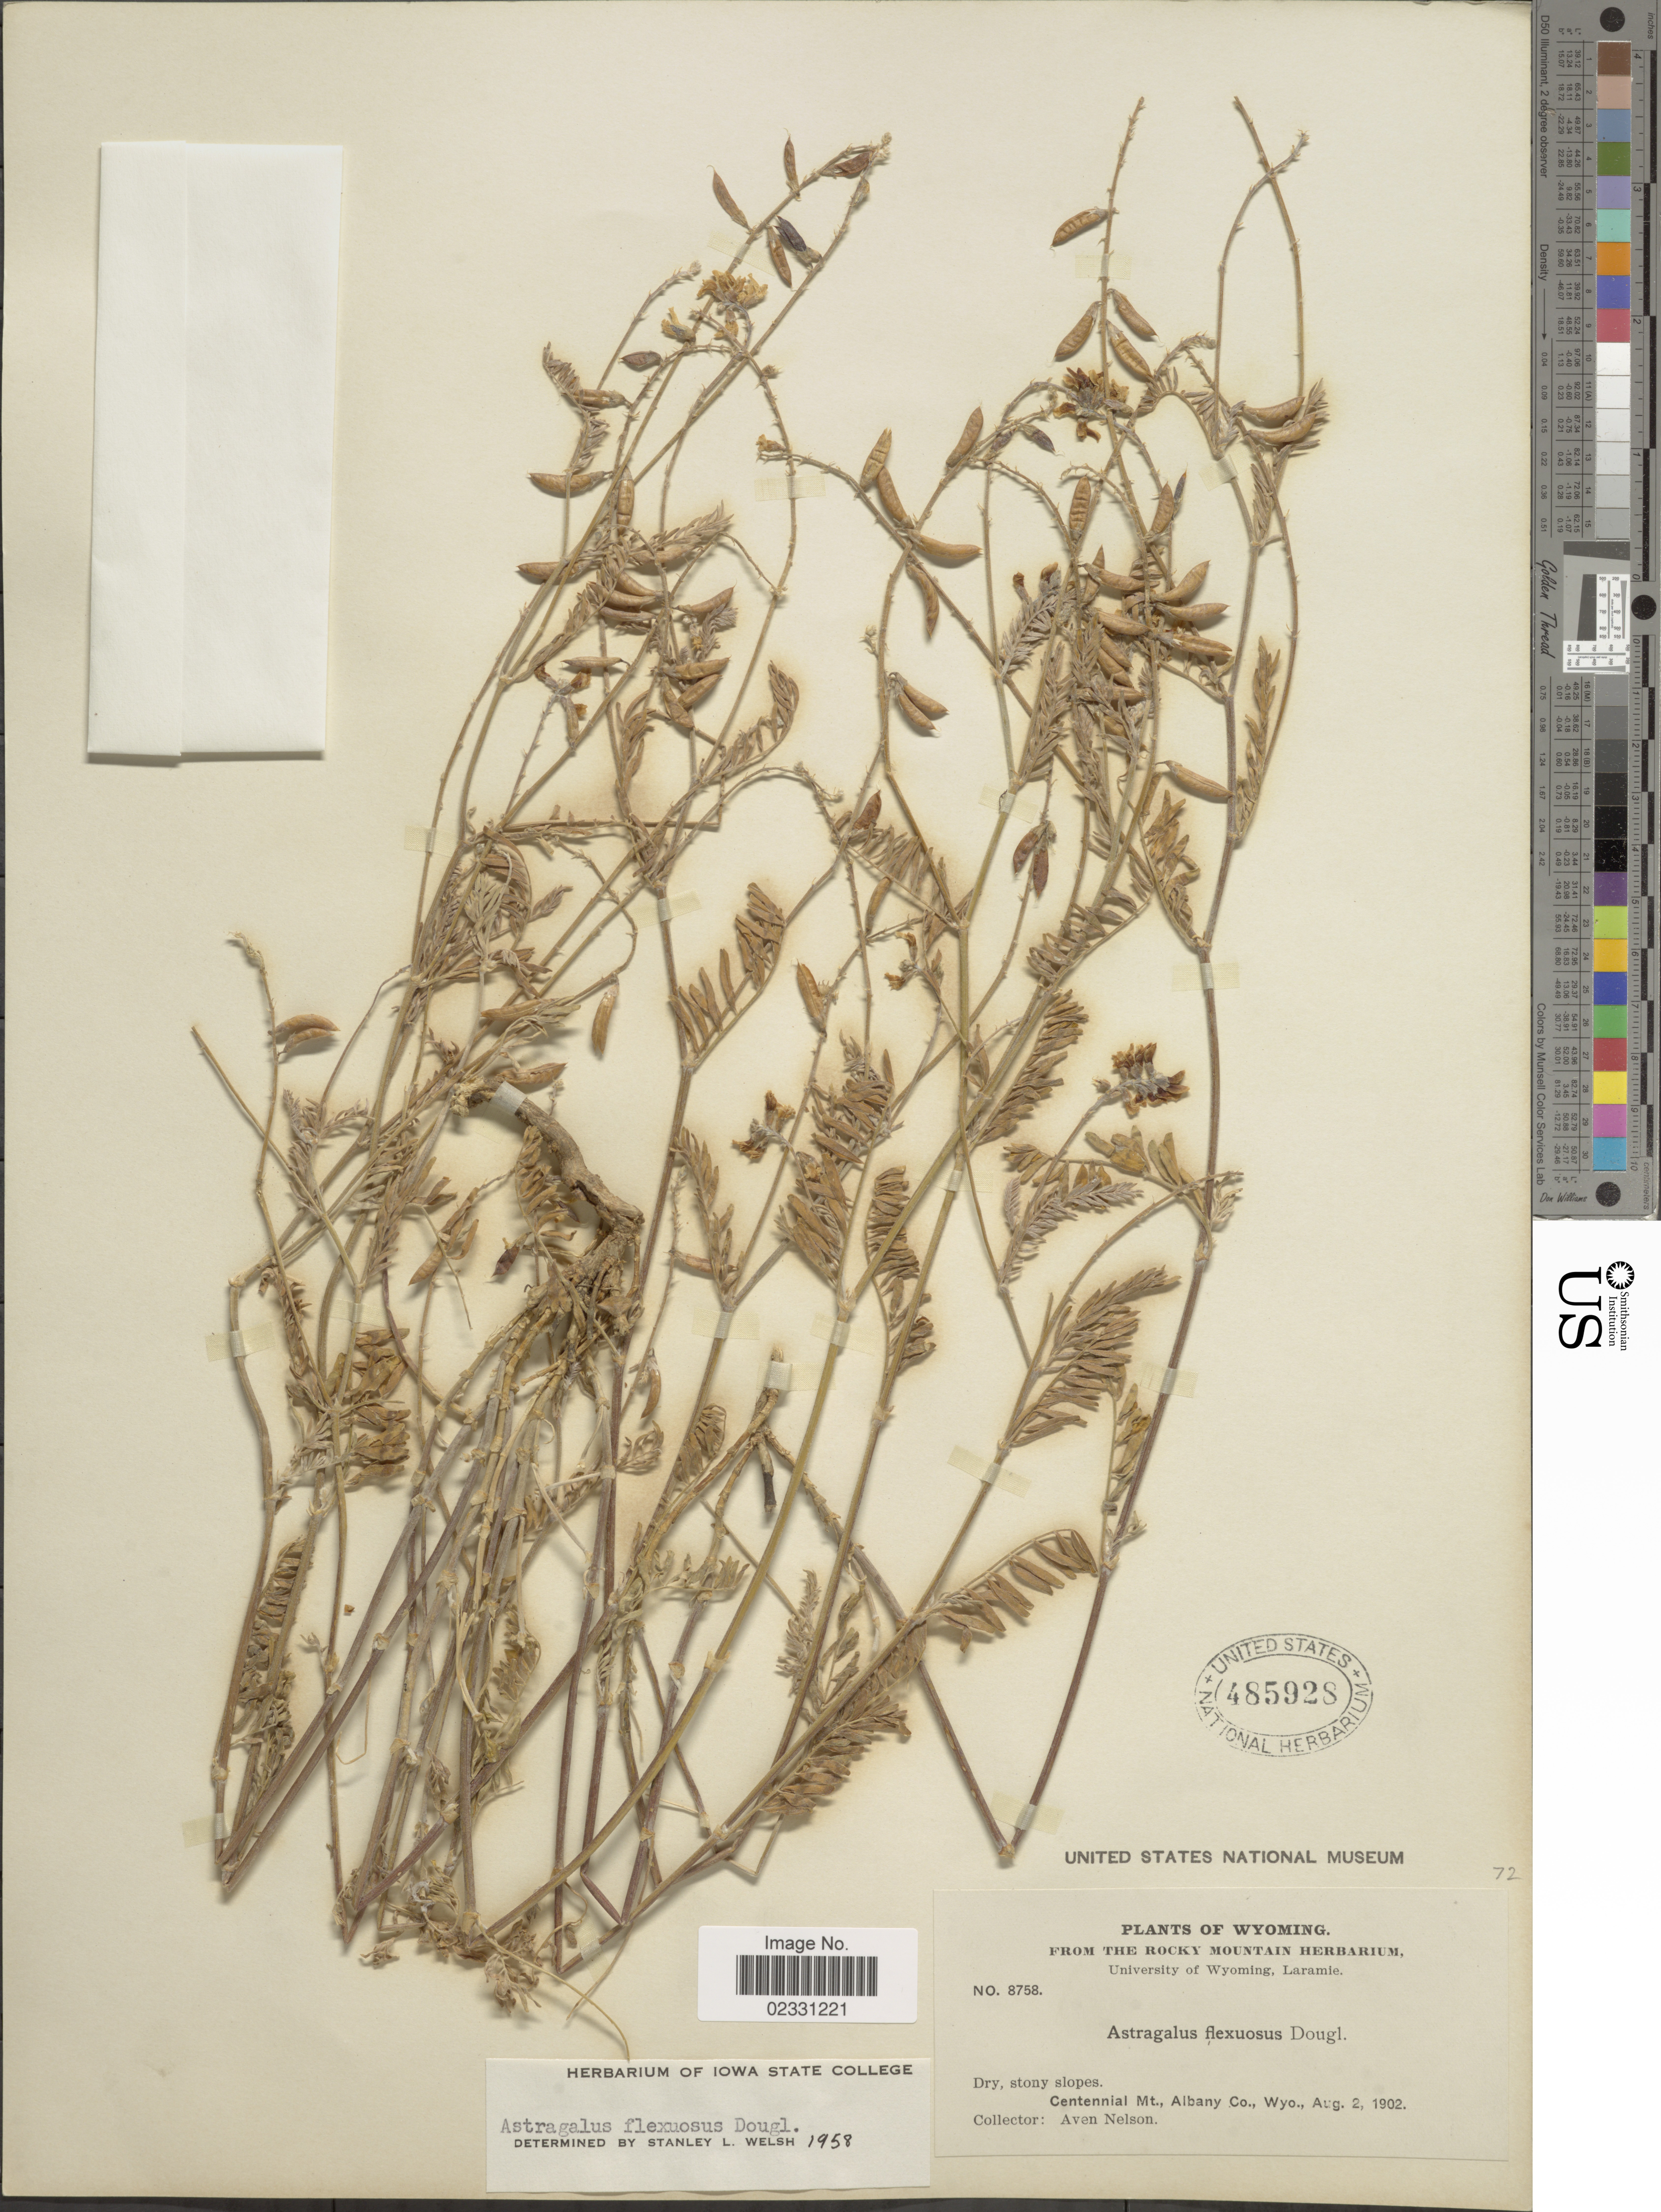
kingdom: Plantae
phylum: Tracheophyta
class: Magnoliopsida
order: Fabales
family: Fabaceae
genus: Astragalus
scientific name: Astragalus flexuosus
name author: (Hook.) Douglas ex G. Don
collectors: A. Nelson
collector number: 8758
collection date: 1902-08-02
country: United States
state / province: Wyoming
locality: Centennial Mt., Albany Co.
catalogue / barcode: US 485928